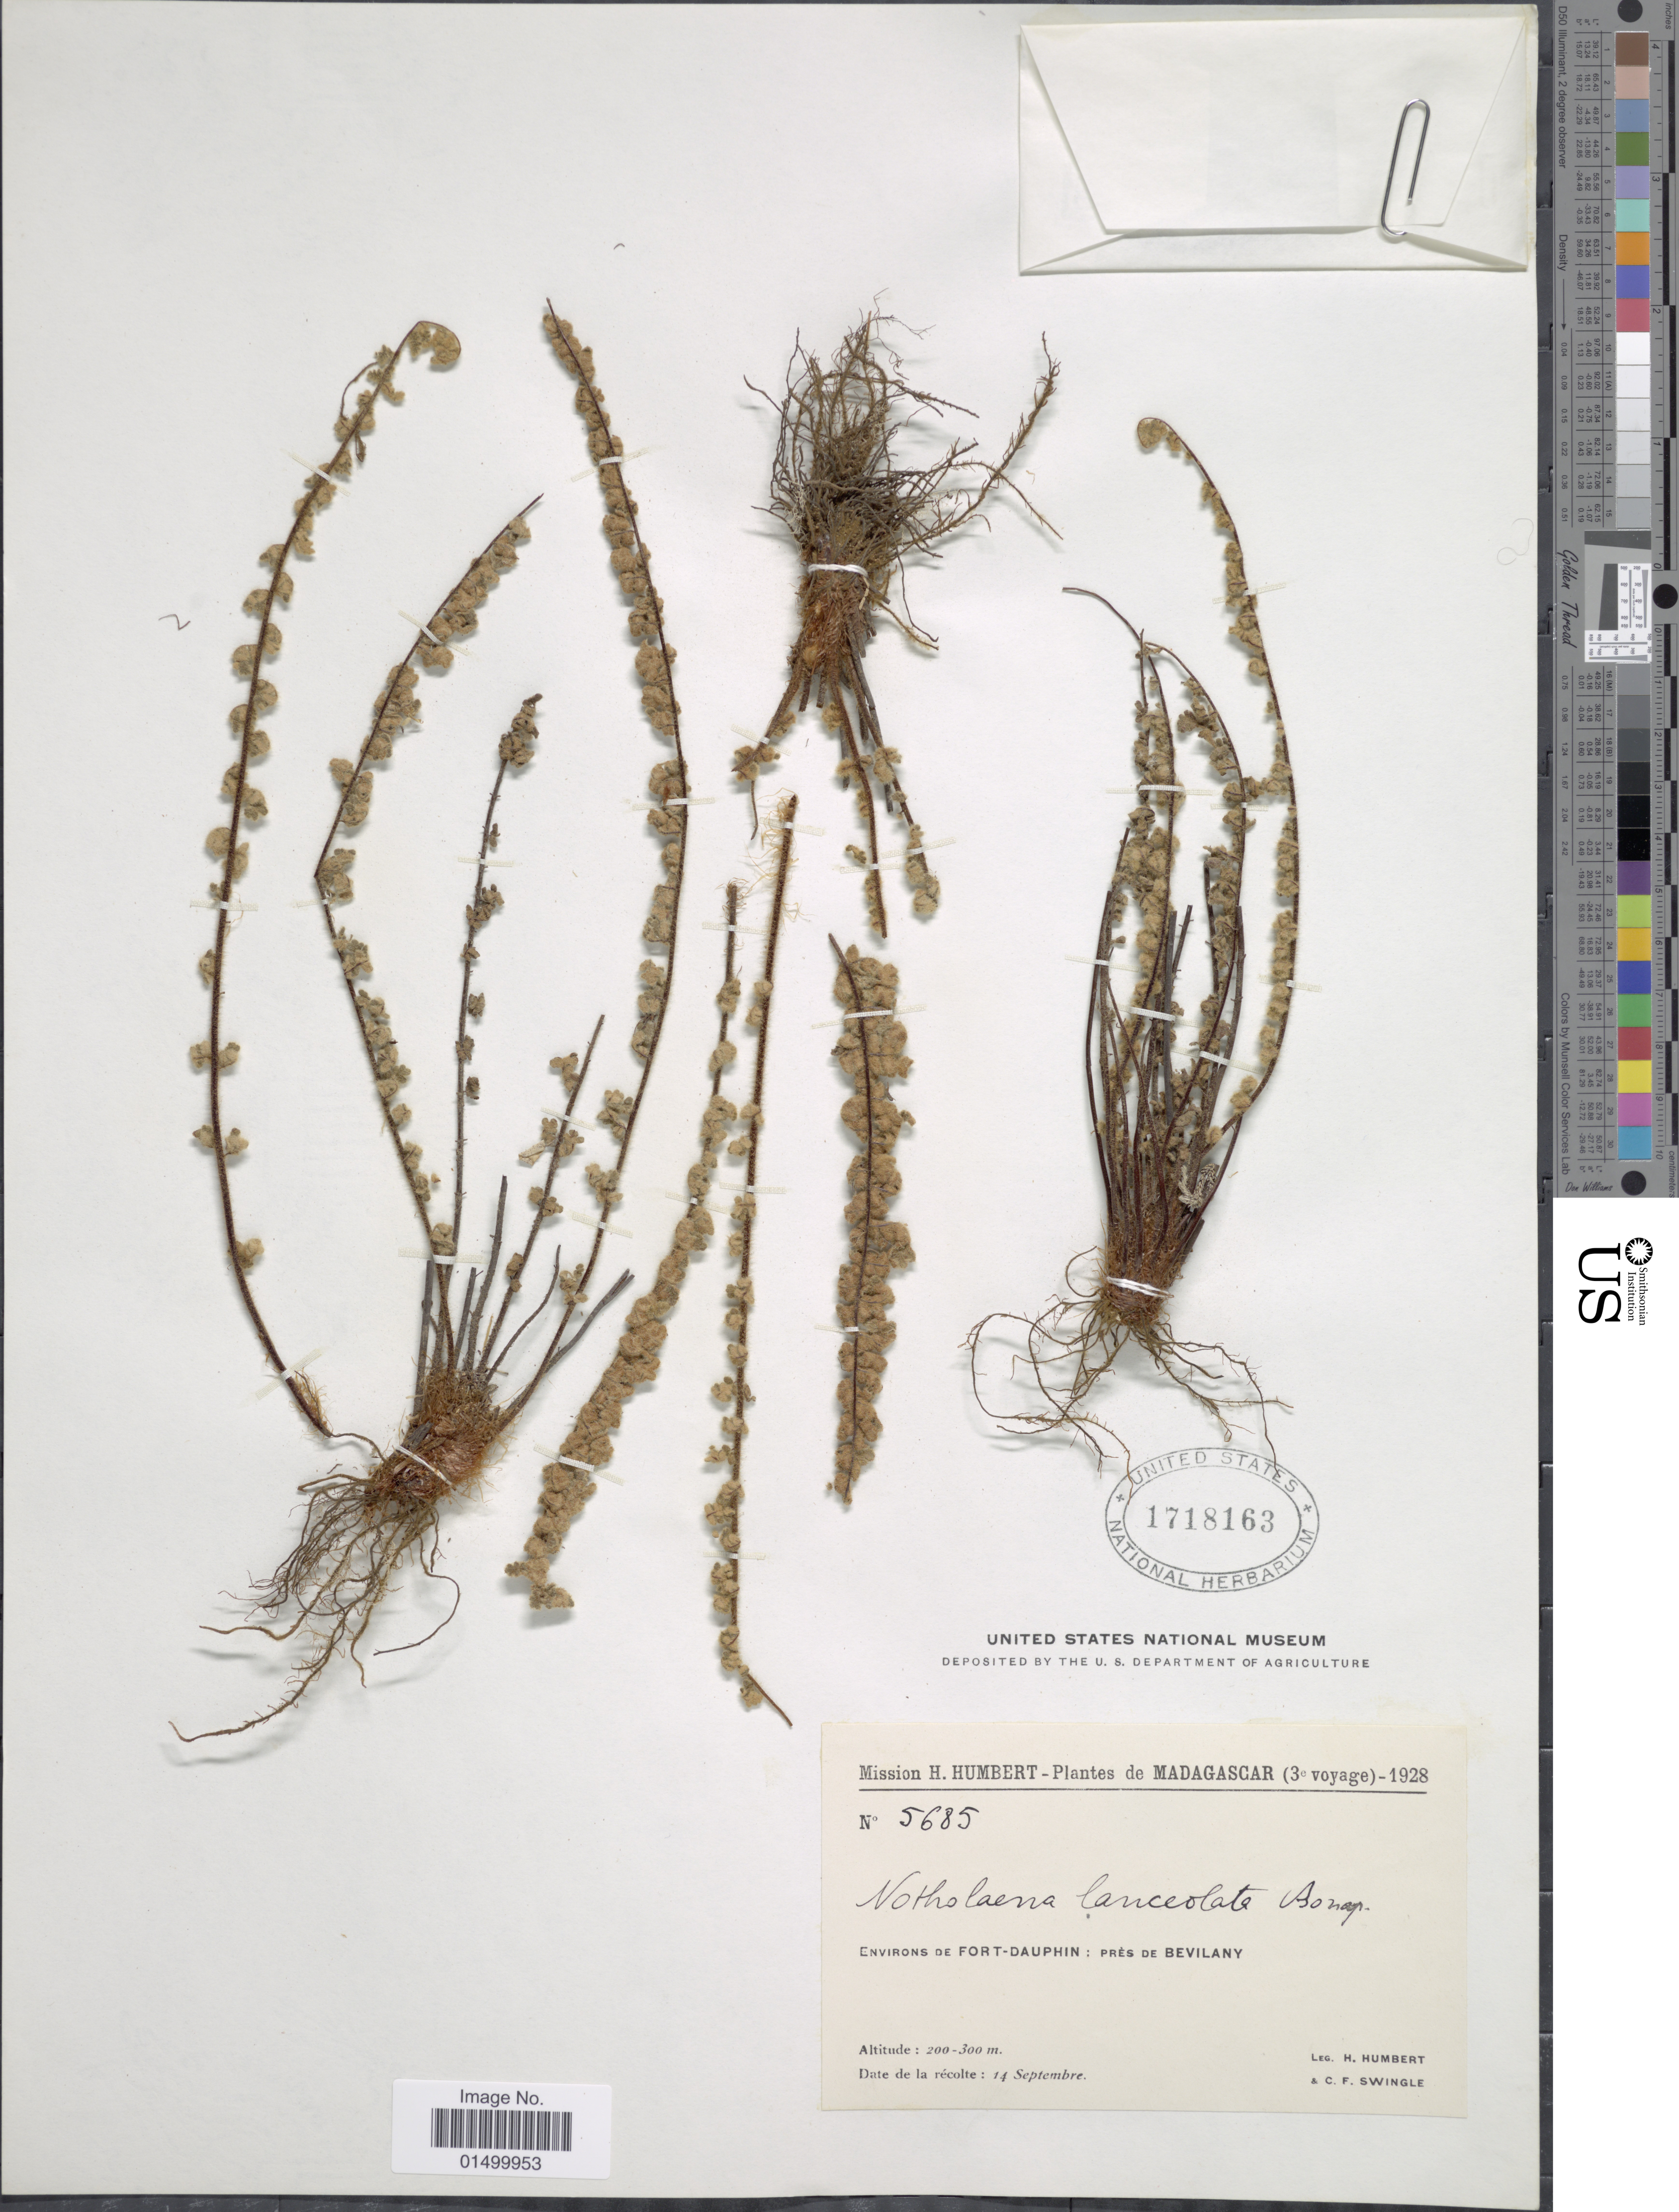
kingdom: Plantae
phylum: Tracheophyta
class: Polypodiopsida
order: Polypodiales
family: Pteridaceae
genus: Cheilanthes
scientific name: Cheilanthes lanceolata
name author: C. Chr.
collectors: H. Humbert & C. Swingle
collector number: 5685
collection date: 1928-09-14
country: Madagascar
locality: Environs de Fort-Dauphin: Pres de Bevilany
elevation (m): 200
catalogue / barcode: US 1718163